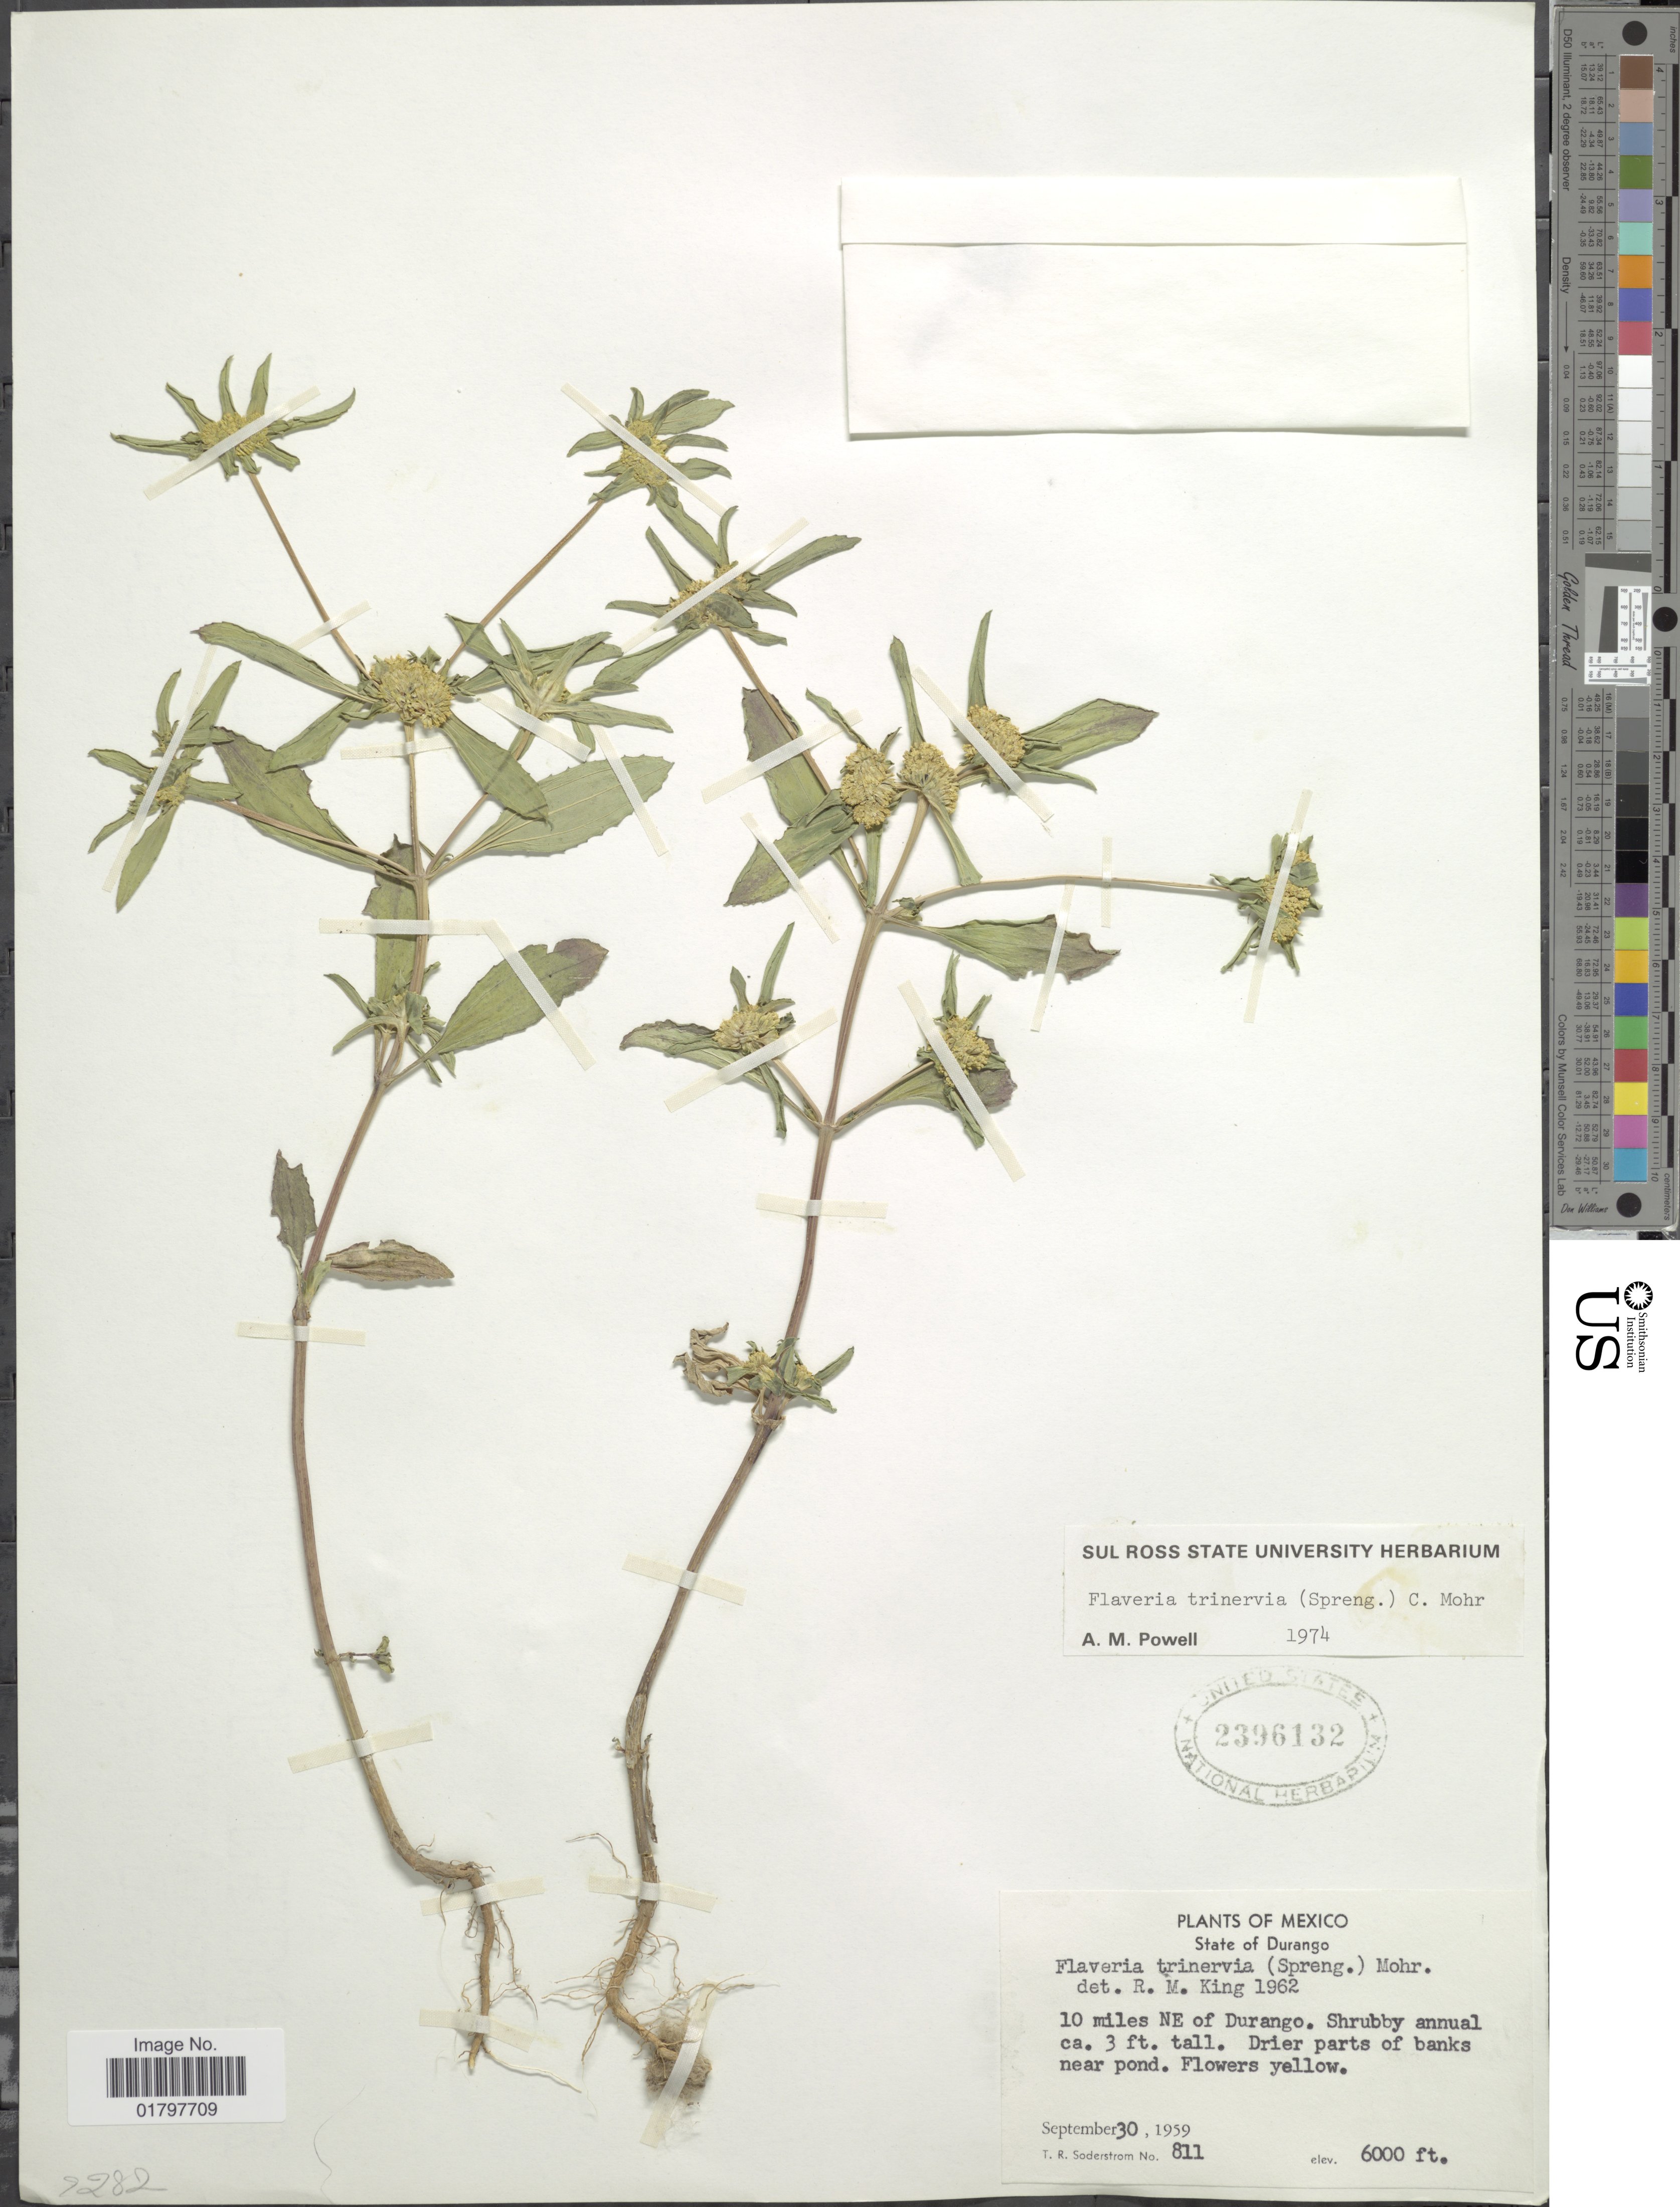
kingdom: Plantae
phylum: Tracheophyta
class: Magnoliopsida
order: Asterales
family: Asteraceae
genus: Flaveria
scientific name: Flaveria trinervia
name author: (Spreng.) C. Mohr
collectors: T. R. Soderstrom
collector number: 811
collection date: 1959-09-30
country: Mexico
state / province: Durango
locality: State of Durango. 10 miles NE of Durango.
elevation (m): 1829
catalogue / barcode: US 2396132